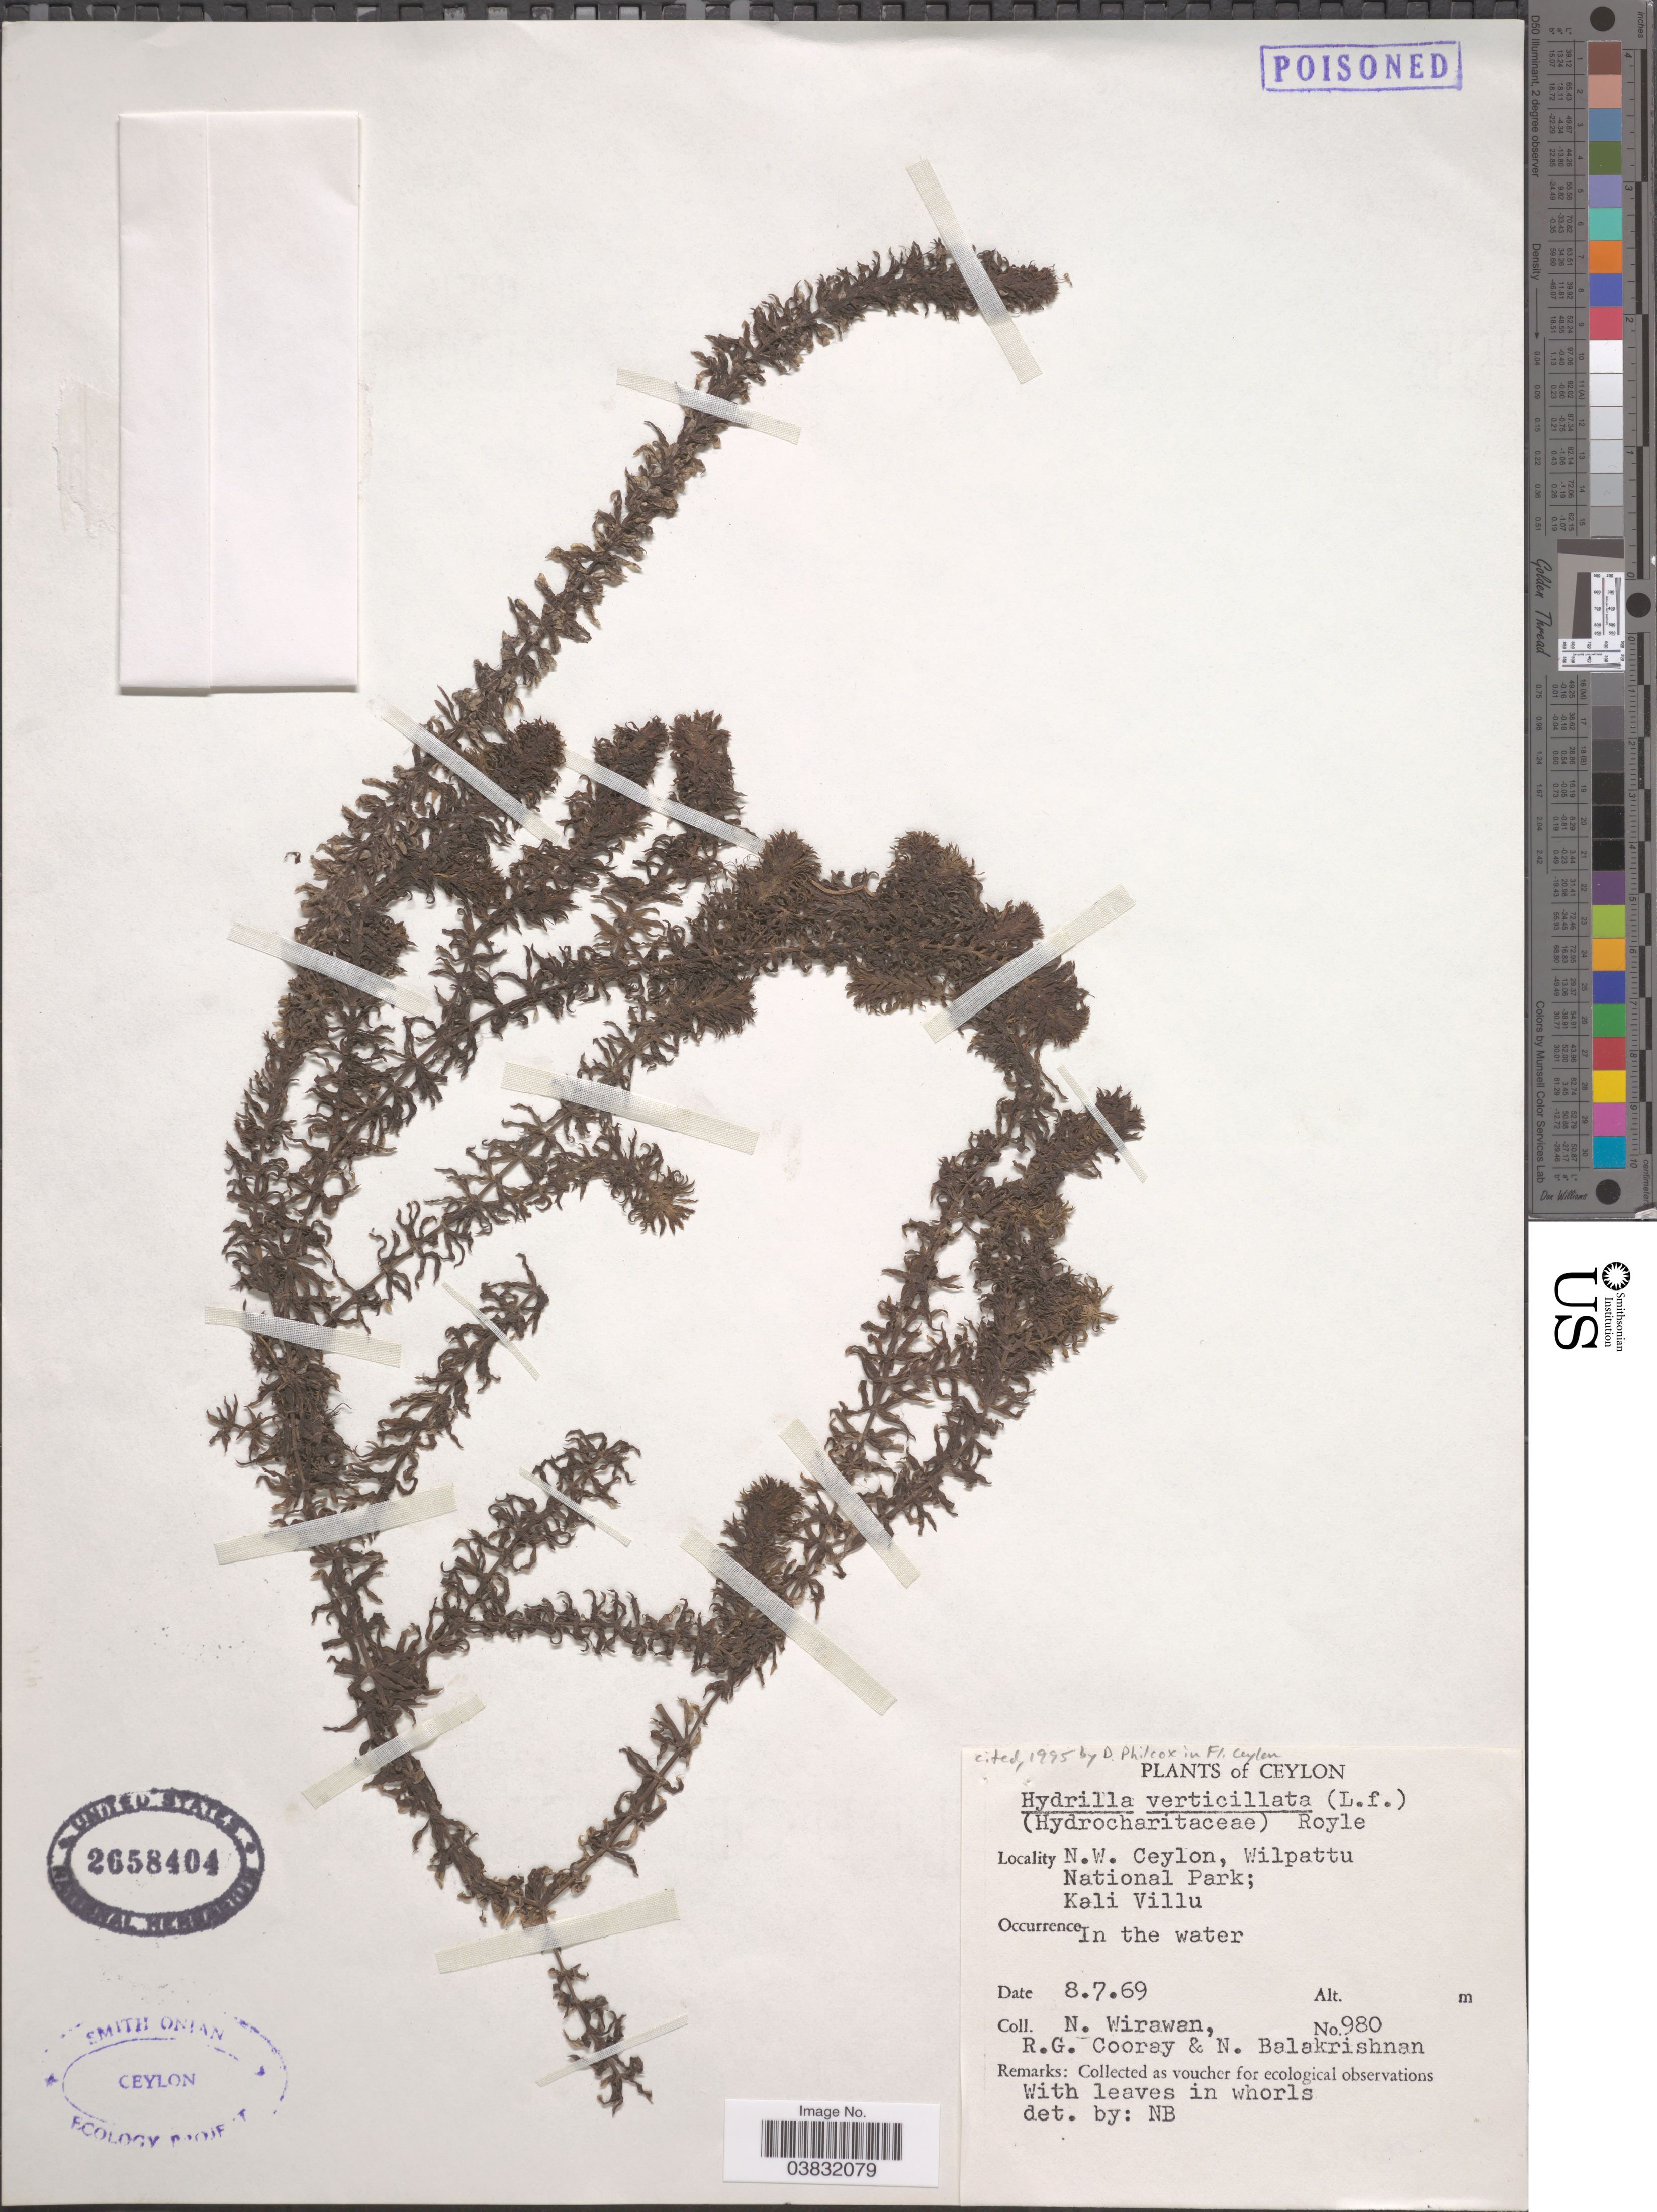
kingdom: Plantae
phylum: Tracheophyta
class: Liliopsida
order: Alismatales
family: Hydrocharitaceae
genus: Hydrilla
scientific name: Hydrilla verticillata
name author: (L. f.) Royle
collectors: N. Wirawan, R. Cooray & N. Balakrishnan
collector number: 980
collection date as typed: Transcribed d/m/y: 8/7/69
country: Sri Lanka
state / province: North Western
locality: N. W. Ceylon, Wilpattu National Park, Kali Villu.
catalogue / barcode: US 2658404